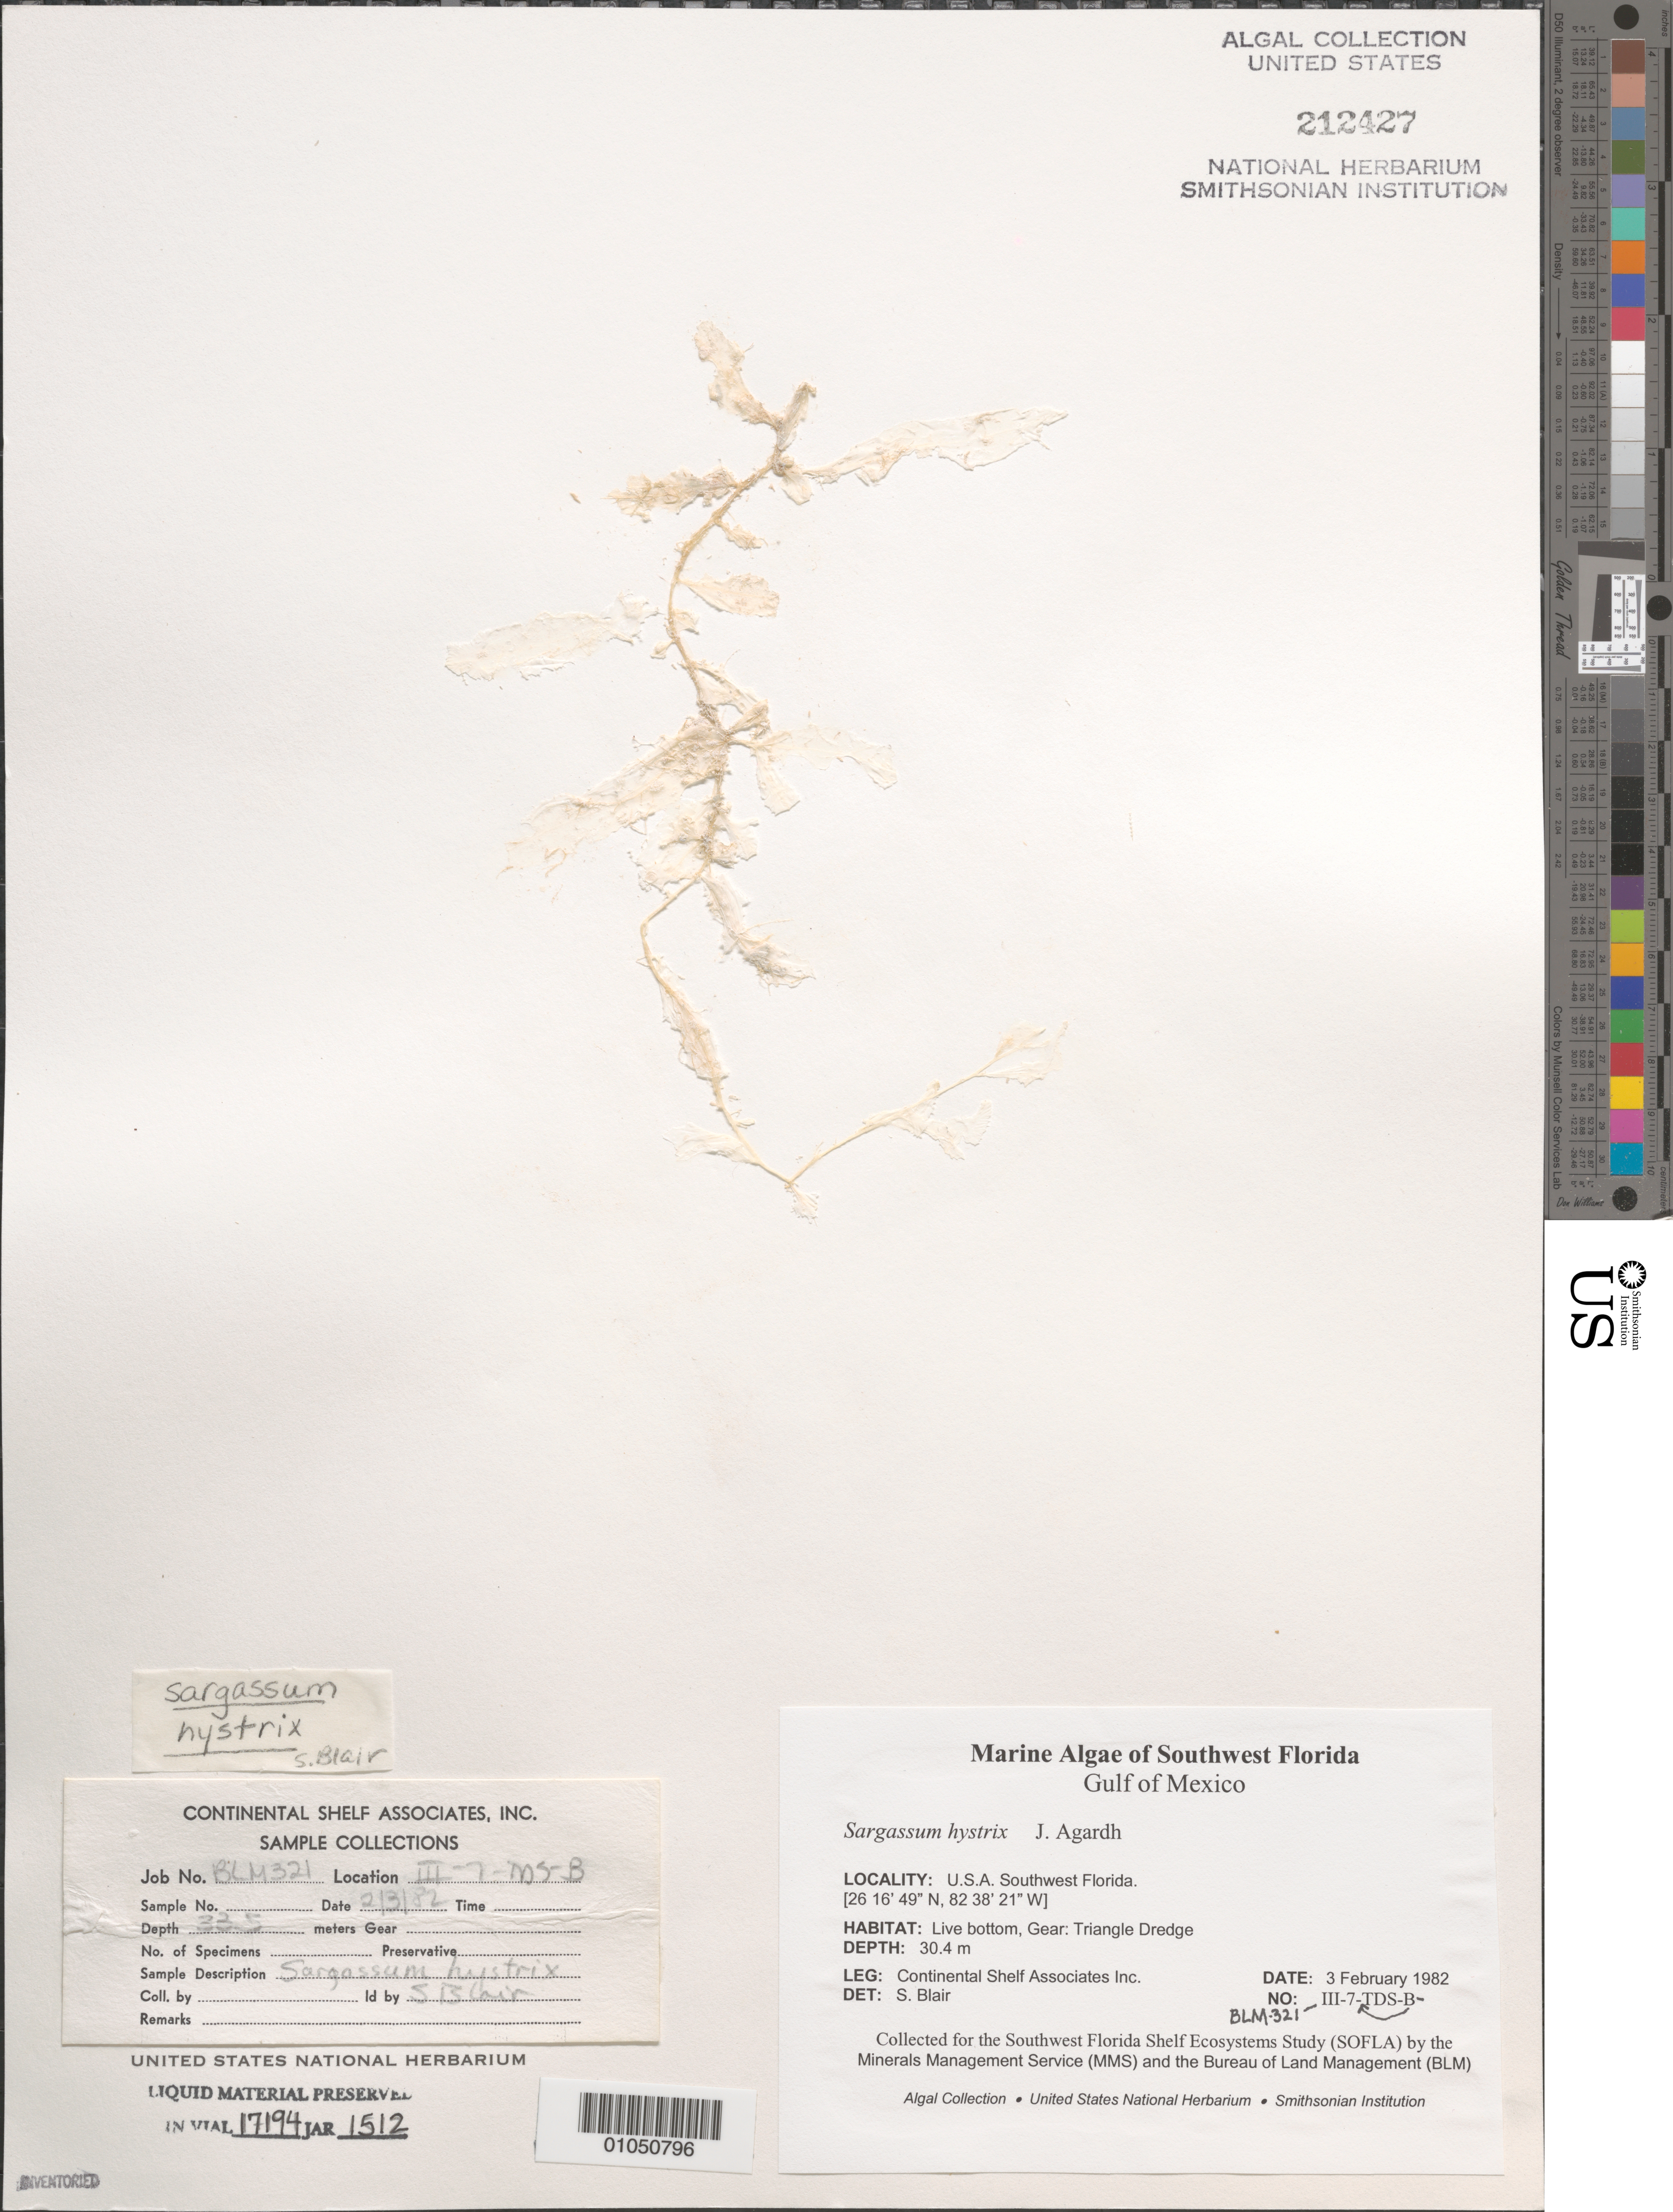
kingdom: Chromista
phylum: Ochrophyta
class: Phaeophyceae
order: Fucales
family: Sargassaceae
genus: Sargassum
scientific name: Sargassum hystrix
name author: J. Agardh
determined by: Blair, S. M.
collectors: Continental Shelf Associates Inc.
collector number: BLM-321-III-7-B-TDS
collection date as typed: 03 Feb 1982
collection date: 1982-02-03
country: United States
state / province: Florida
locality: Gulf of Mexico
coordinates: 26 16'49"N, 82 38'21"W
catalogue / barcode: US 212427